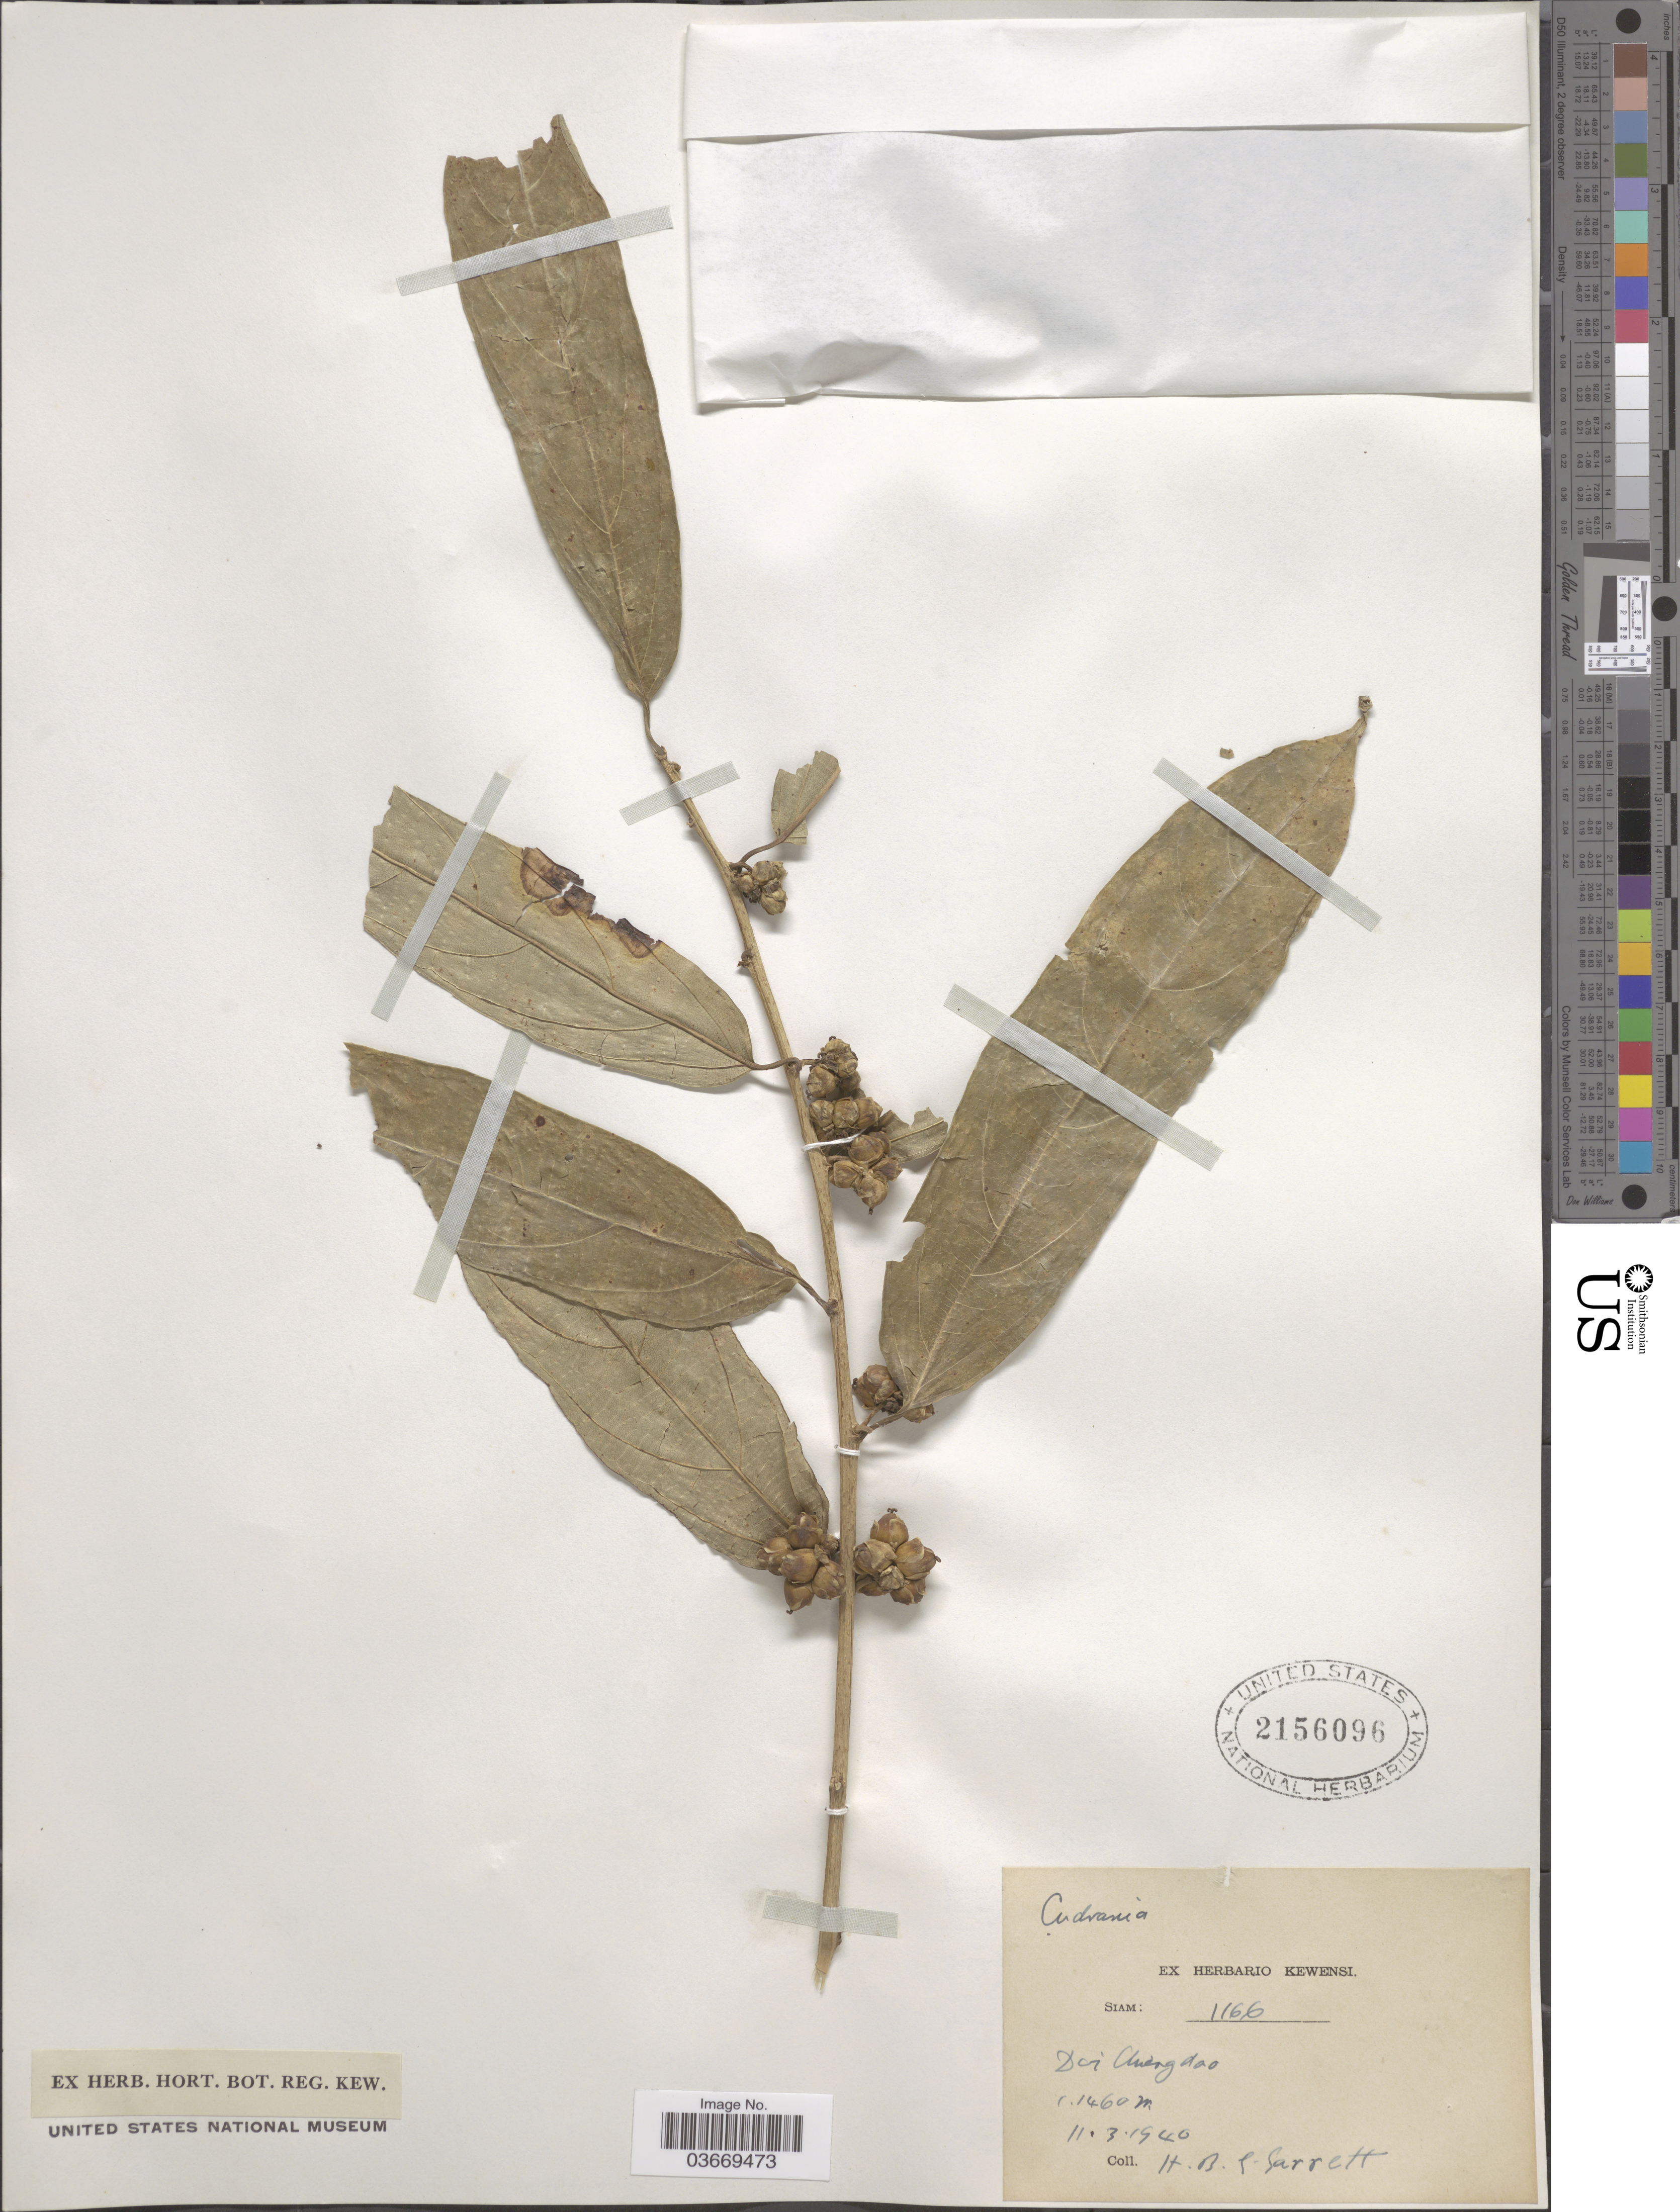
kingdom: Plantae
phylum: Tracheophyta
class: Magnoliopsida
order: Rosales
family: Moraceae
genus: Maclura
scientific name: Maclura sp.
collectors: H. Garrett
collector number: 1166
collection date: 1940-03-11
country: Thailand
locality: Siam, Doi Chiengdao.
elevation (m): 1460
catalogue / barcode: US 2156096